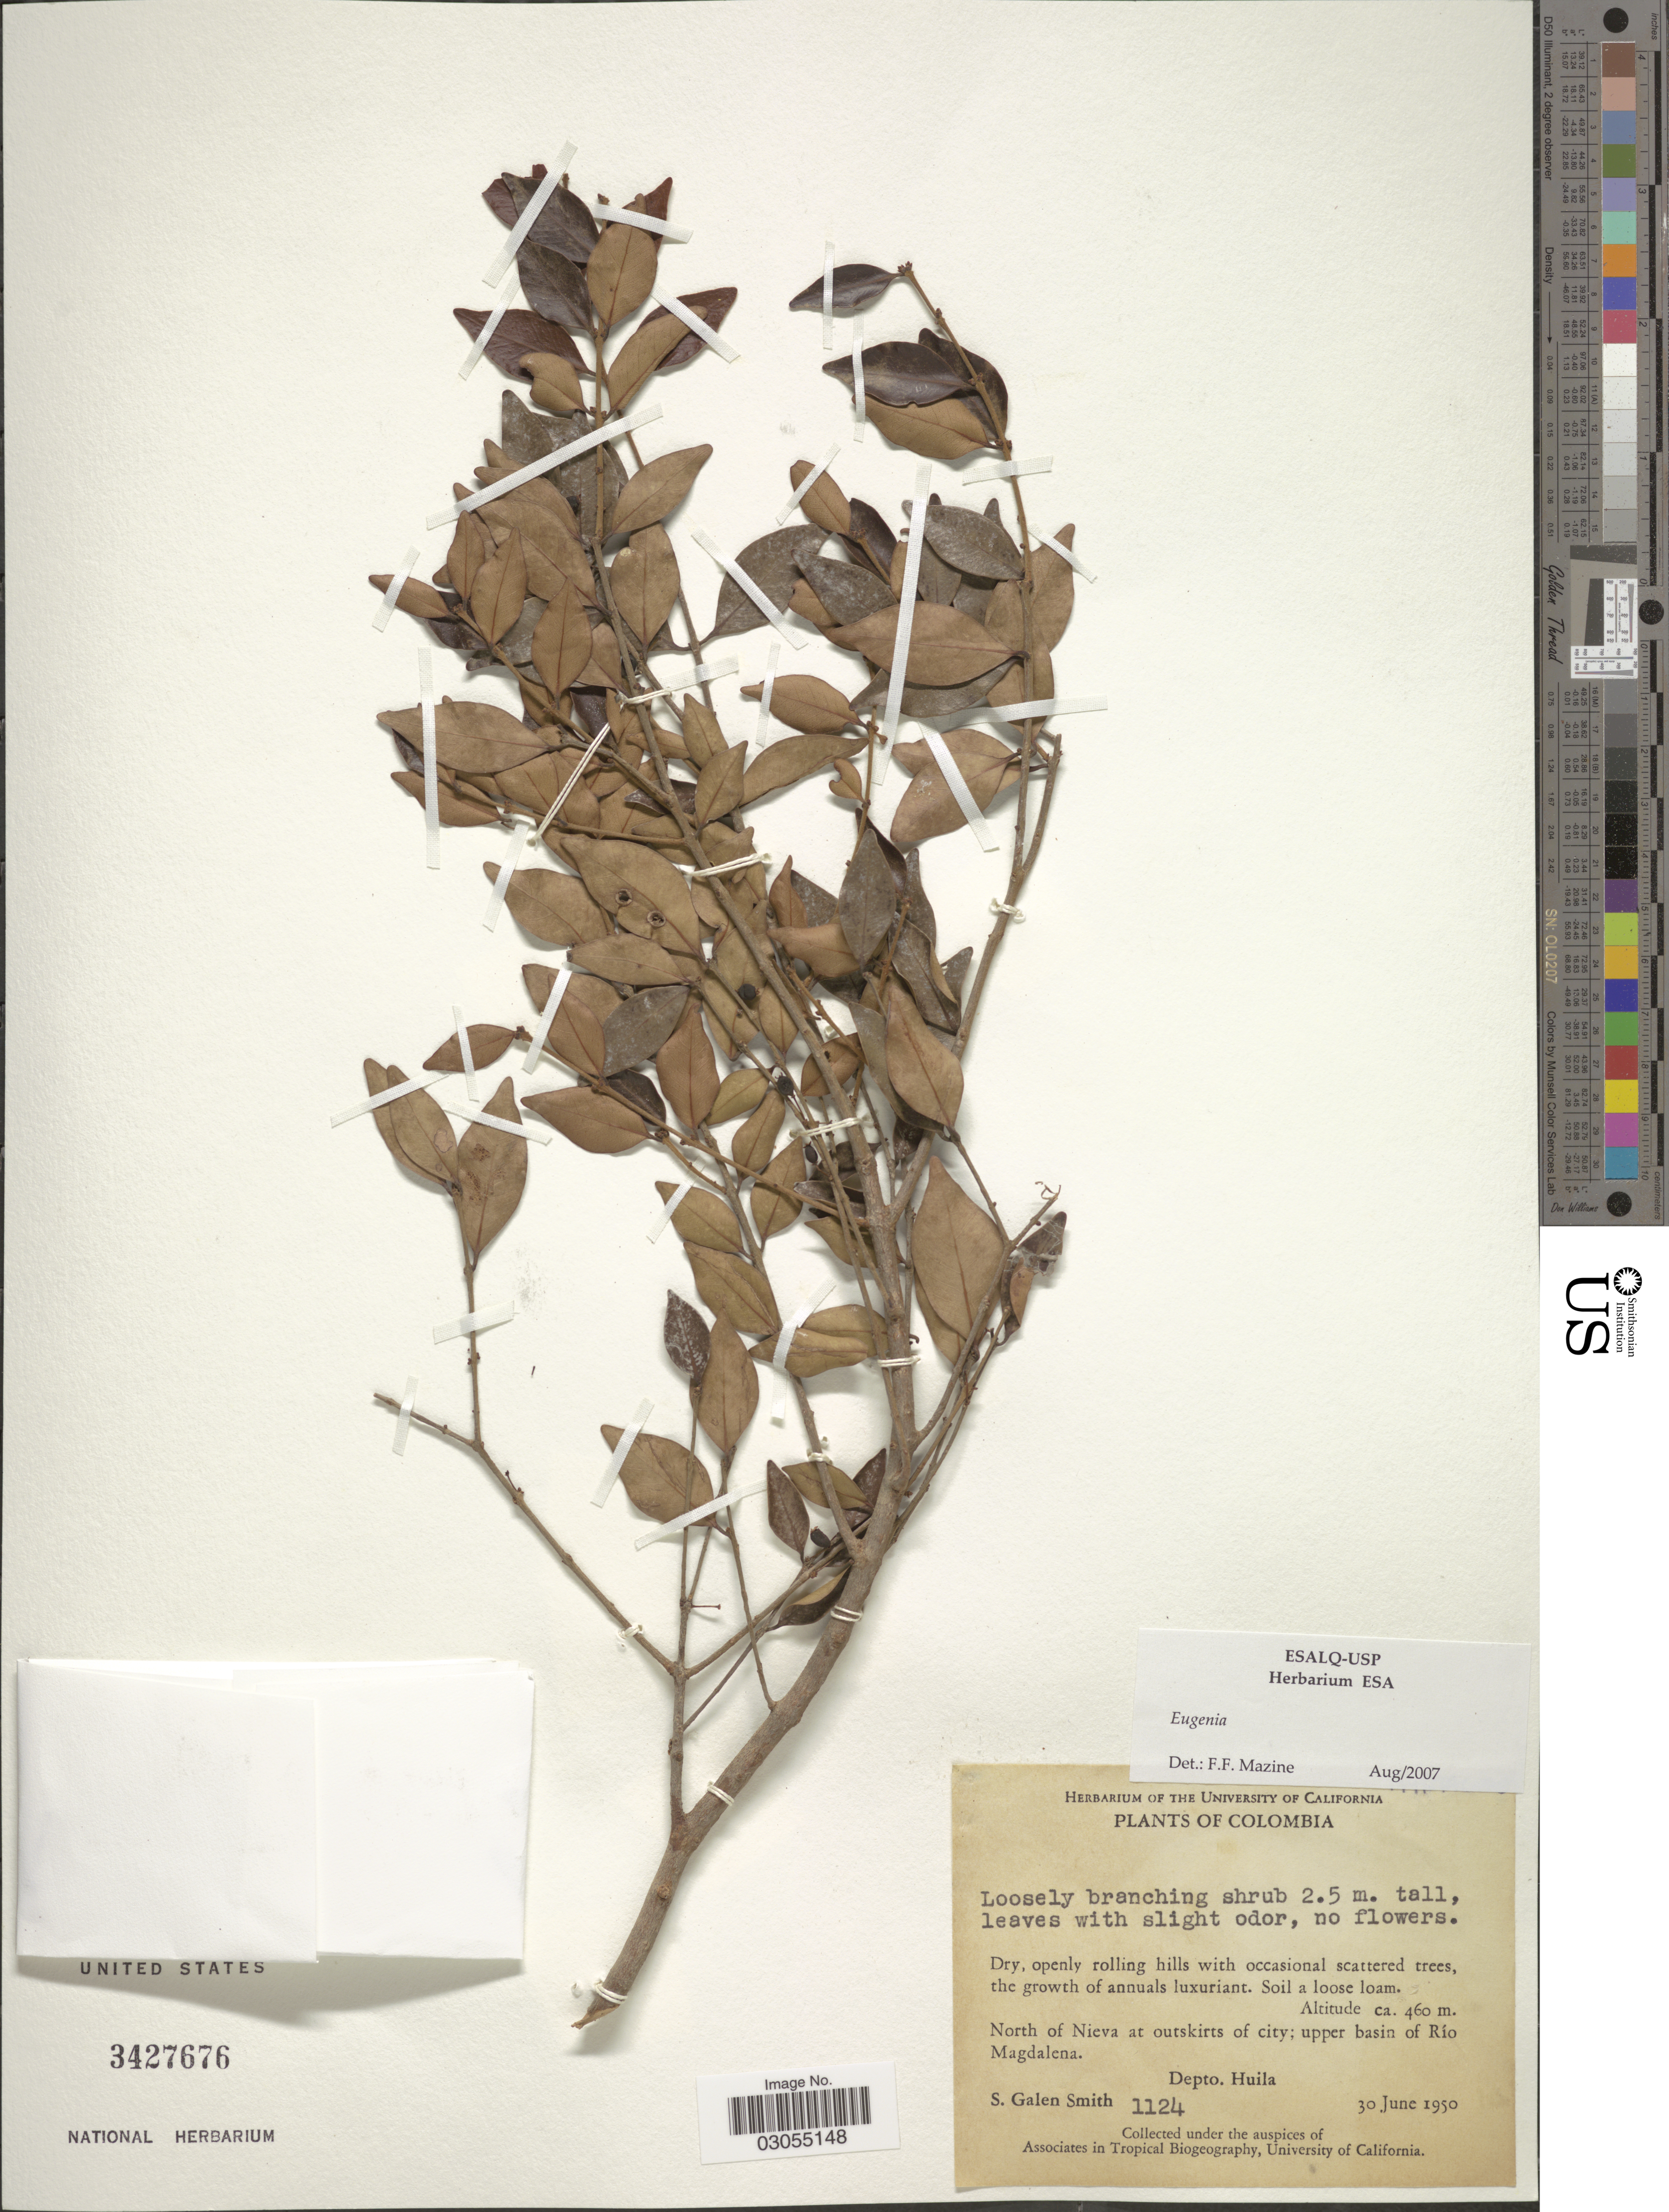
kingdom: Plantae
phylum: Tracheophyta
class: Magnoliopsida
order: Myrtales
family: Myrtaceae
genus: Eugenia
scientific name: Eugenia sp.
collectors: S. G. Smith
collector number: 1124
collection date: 1950-06-30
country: Colombia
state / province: Huila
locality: North of Nieva at outskirts of city; upper basin of Río Magdalena. Depto. Huila.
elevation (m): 460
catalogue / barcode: US 3427676